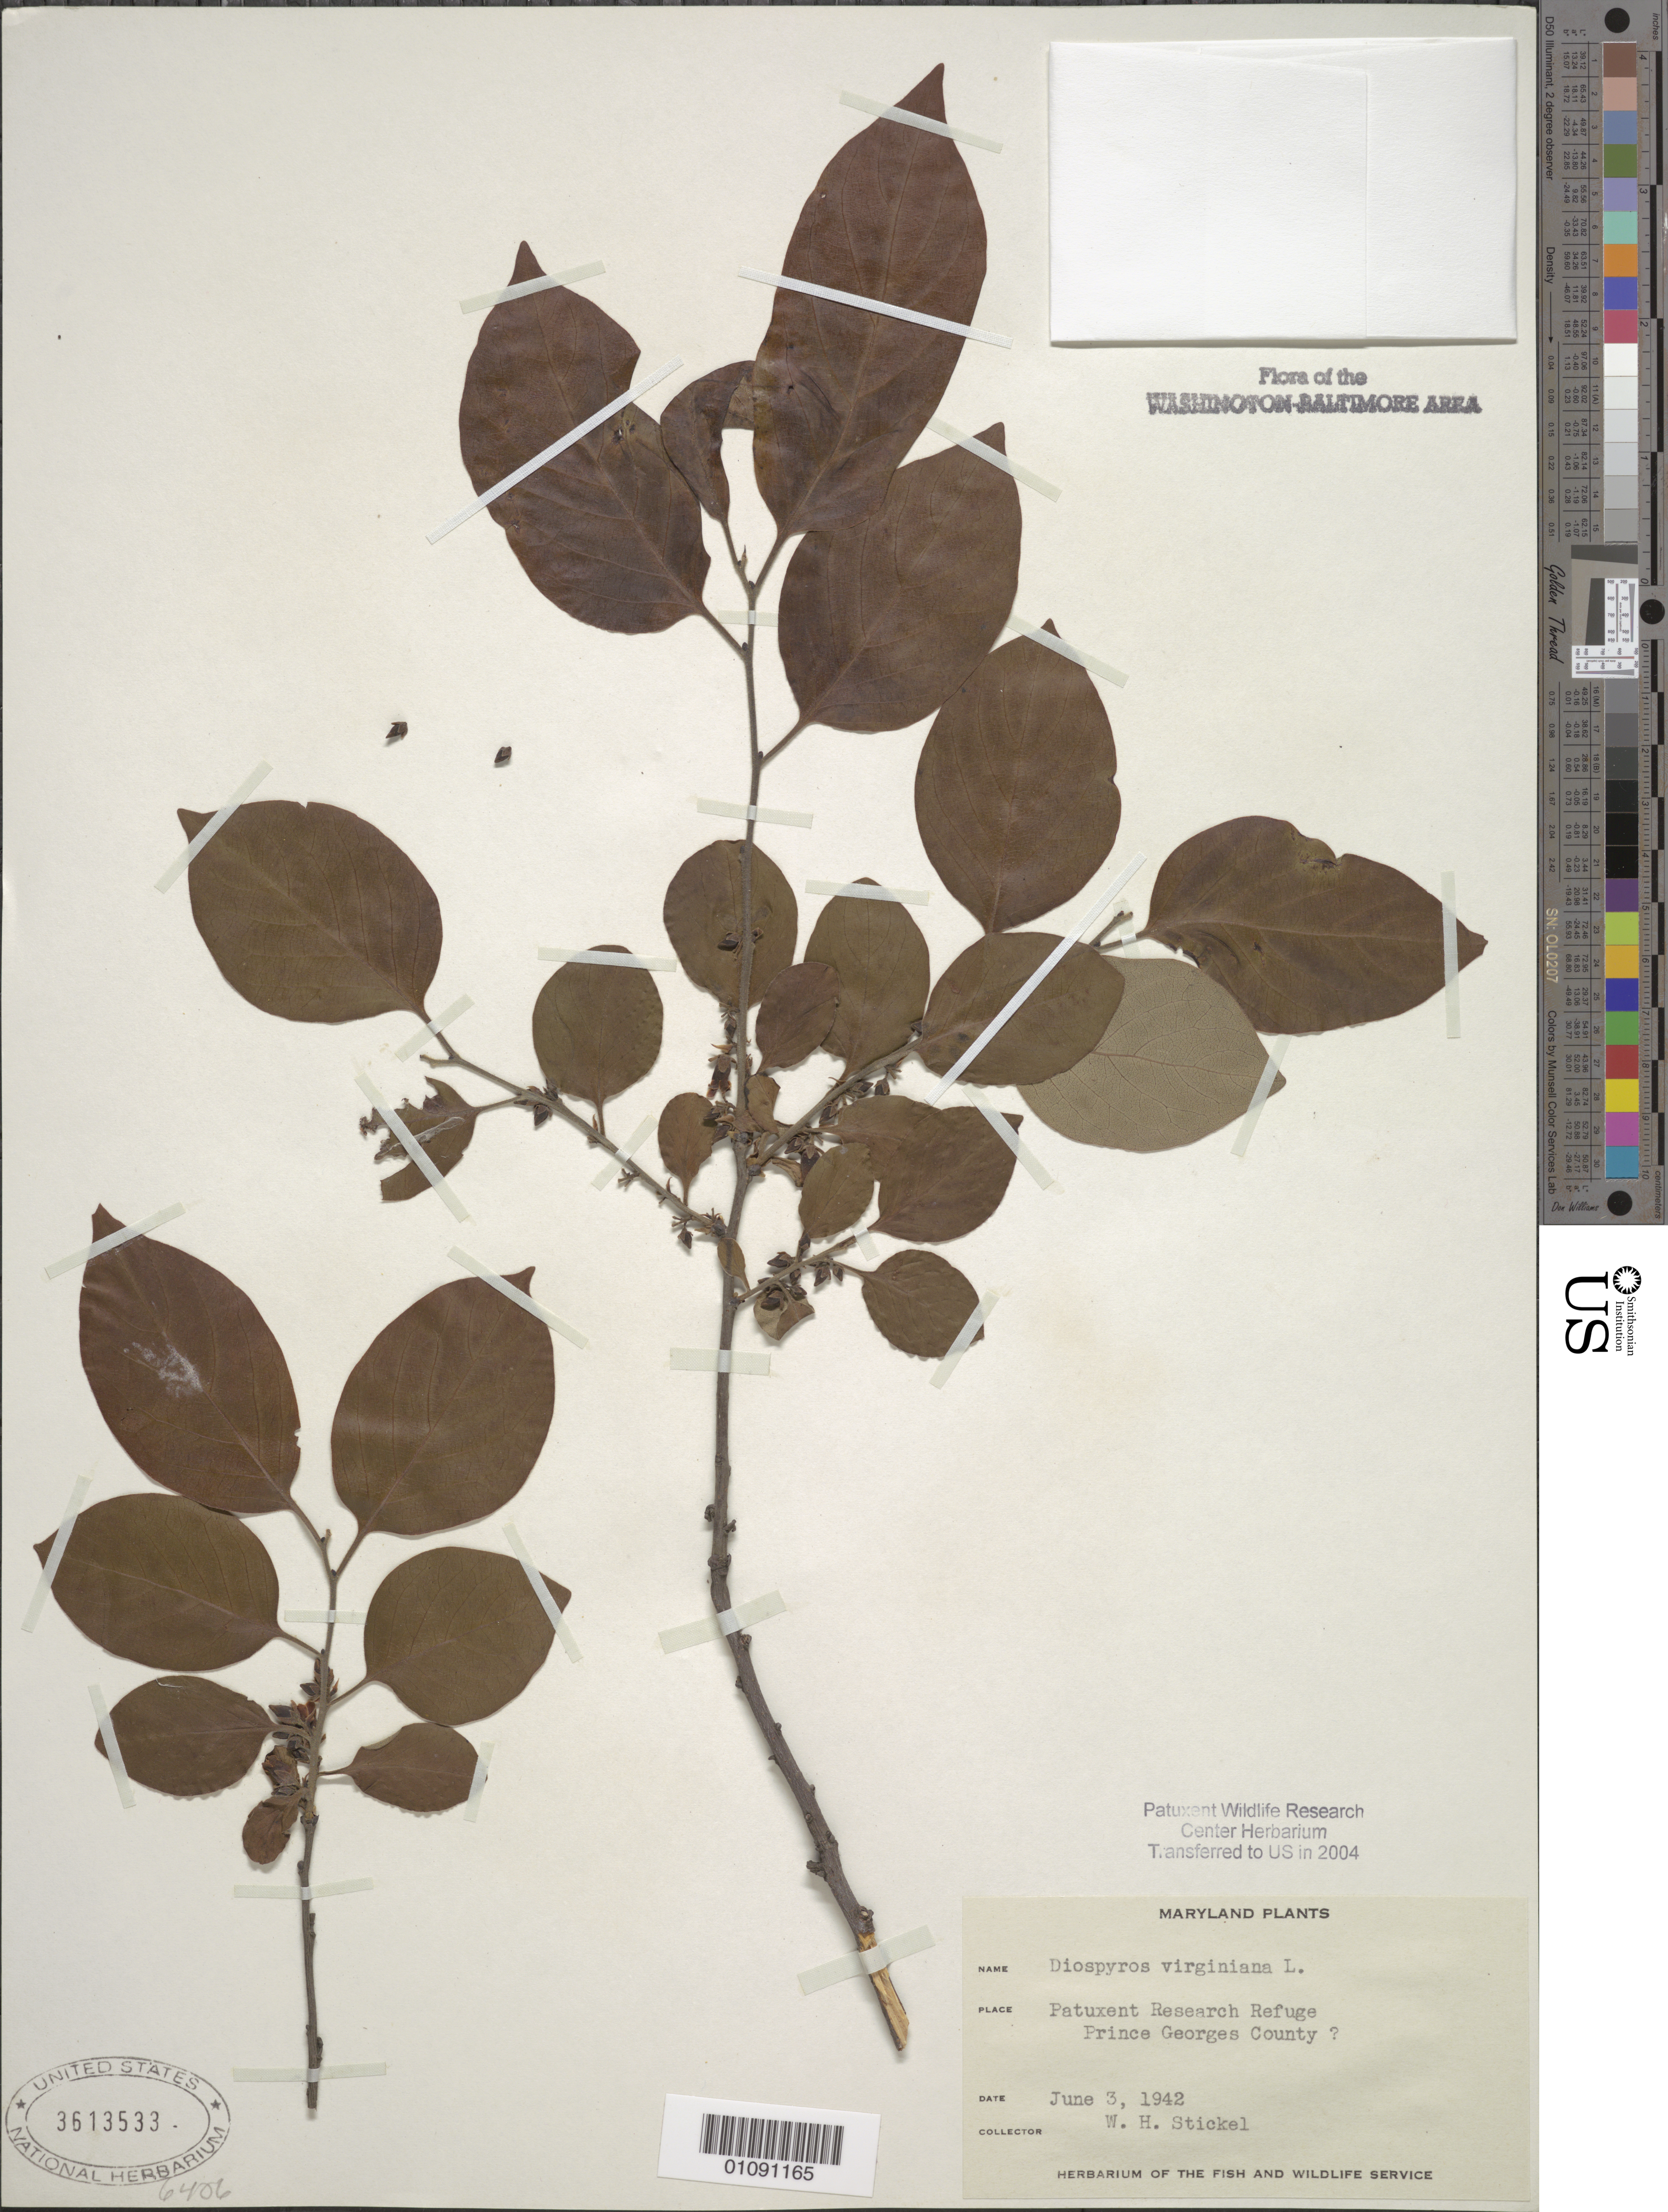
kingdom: Plantae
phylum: Tracheophyta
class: Magnoliopsida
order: Ericales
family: Ebenaceae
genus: Diospyros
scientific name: Diospyros virginiana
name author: L.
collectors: W. Stickel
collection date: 1942-06-03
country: United States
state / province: Maryland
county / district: Prince George's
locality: Patuxent Wildlife Refuge.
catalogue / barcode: US 3613533